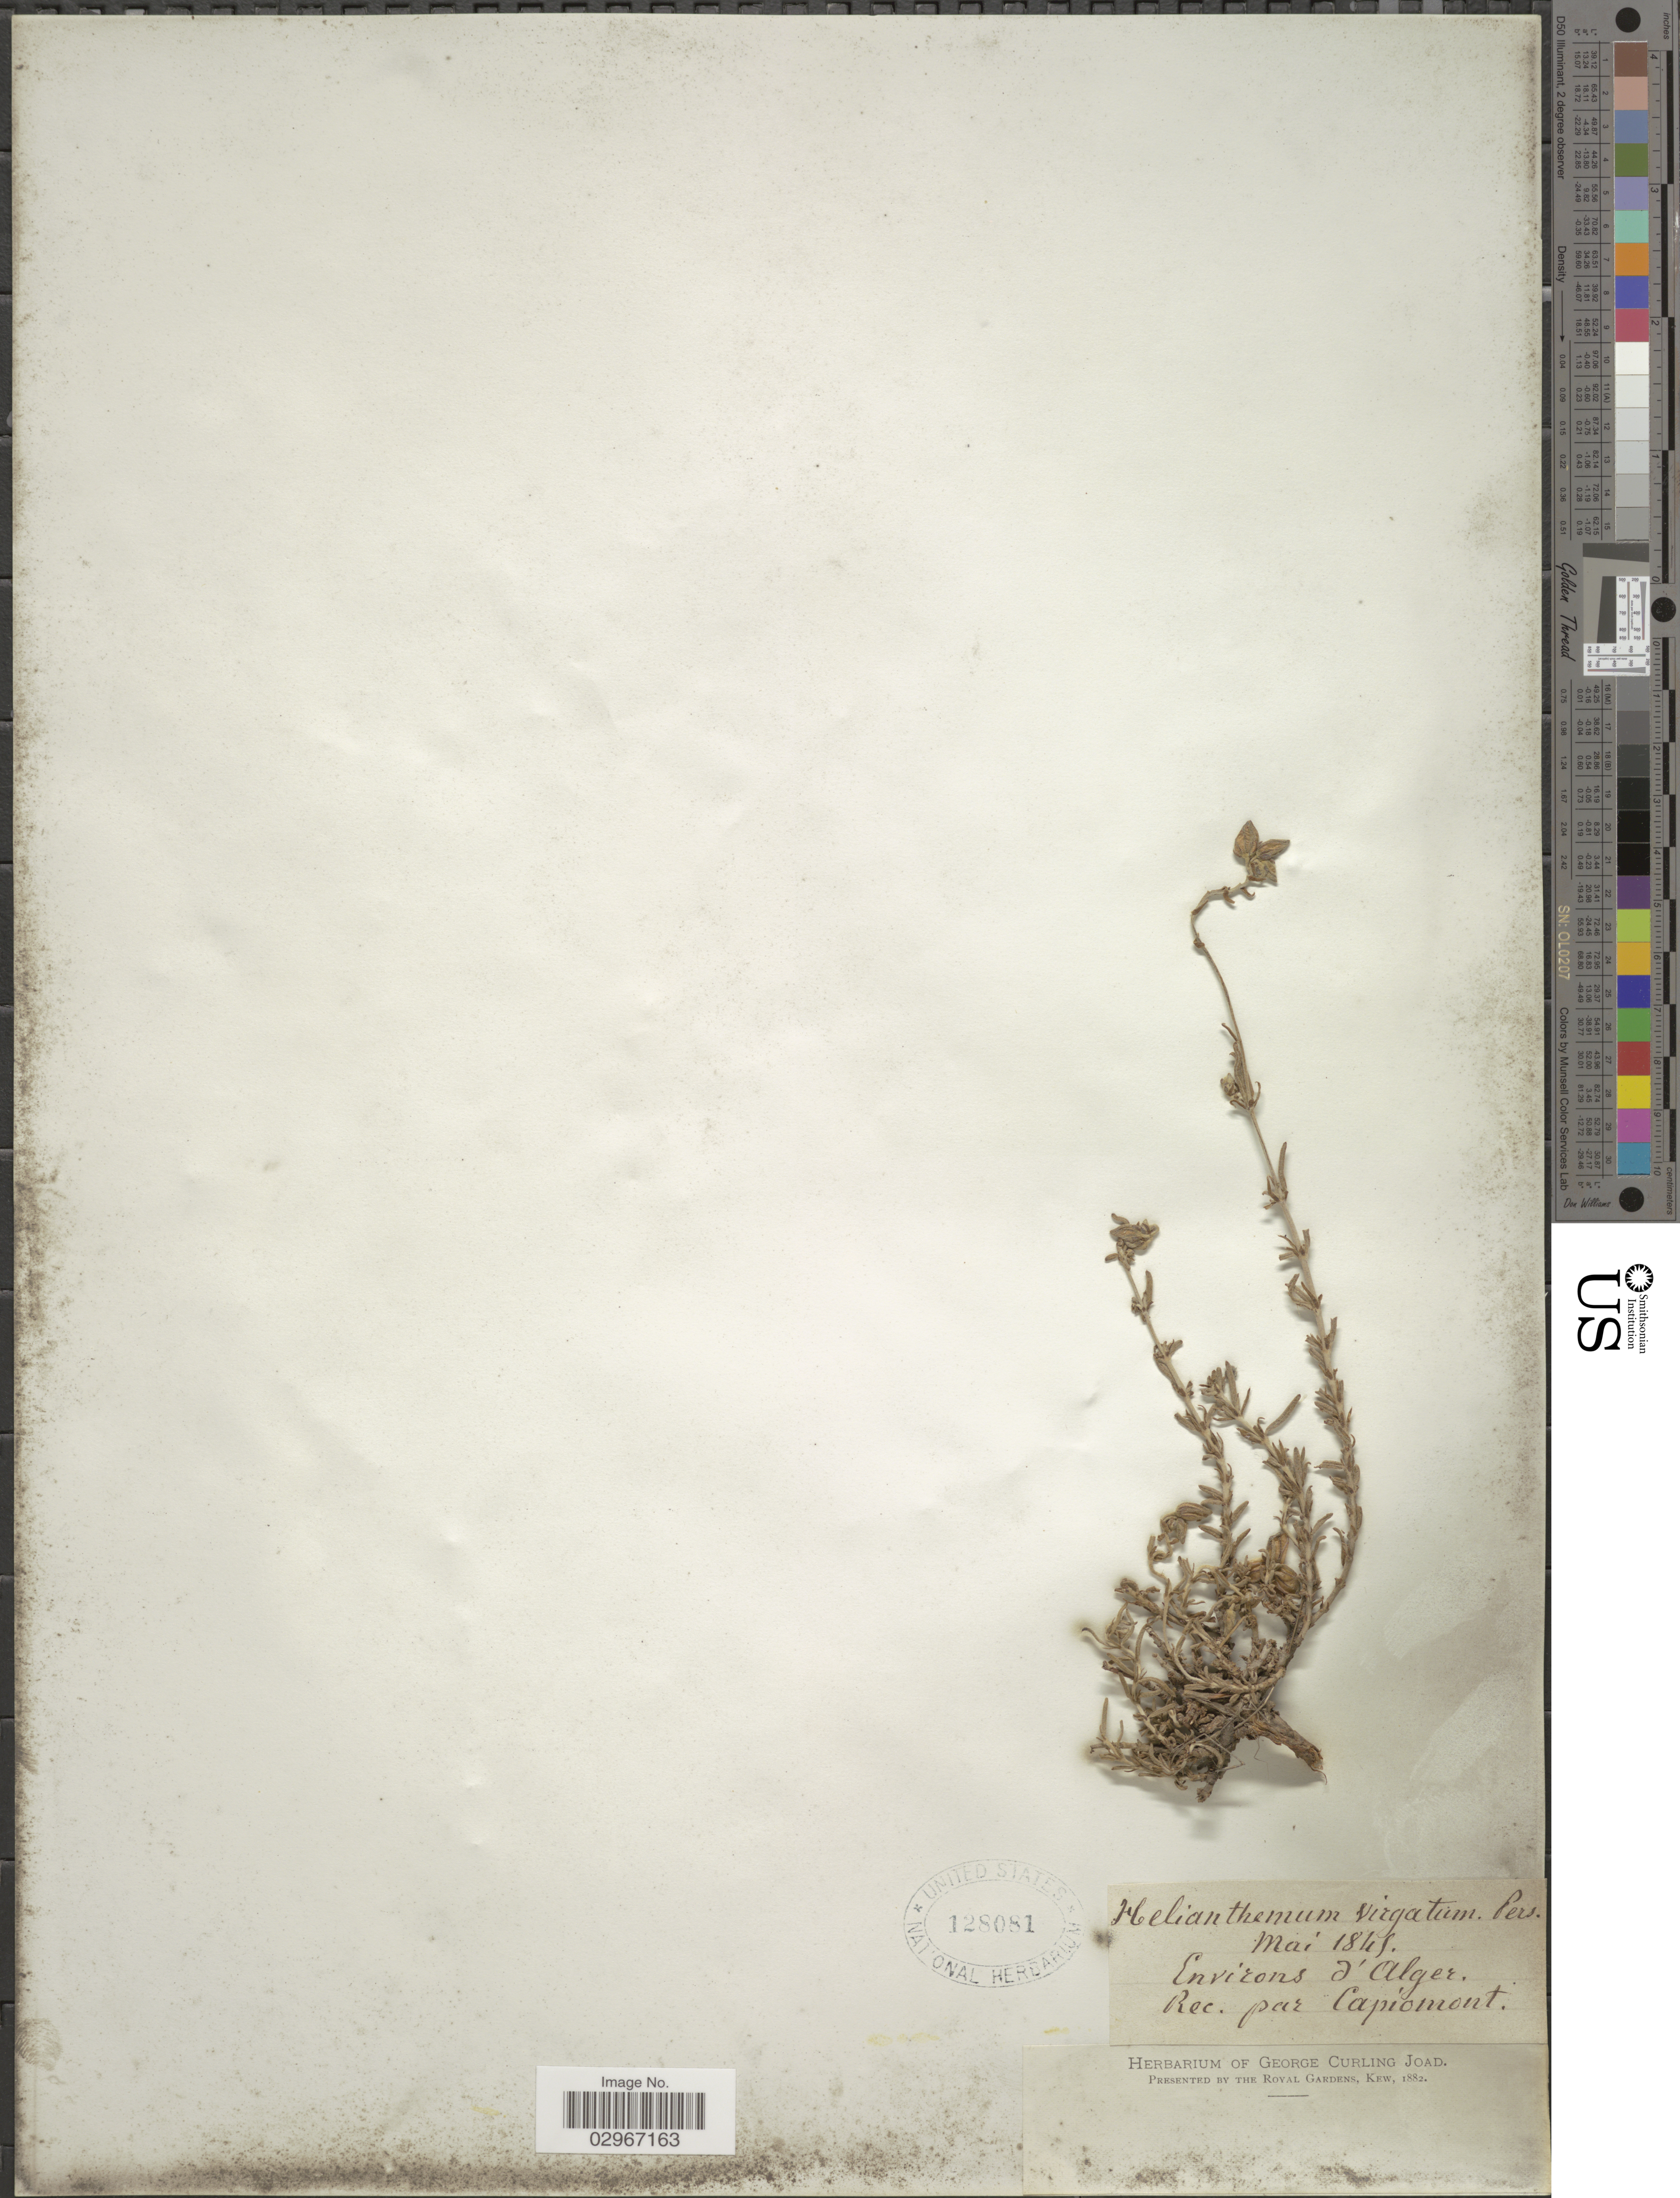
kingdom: Plantae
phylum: Tracheophyta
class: Magnoliopsida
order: Malvales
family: Cistaceae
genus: Helianthemum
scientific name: Helianthemum vineale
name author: (Desf.) Pers.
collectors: Capiomont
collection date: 1845-05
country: Algeria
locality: Environs d'Alger.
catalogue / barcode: US 128081